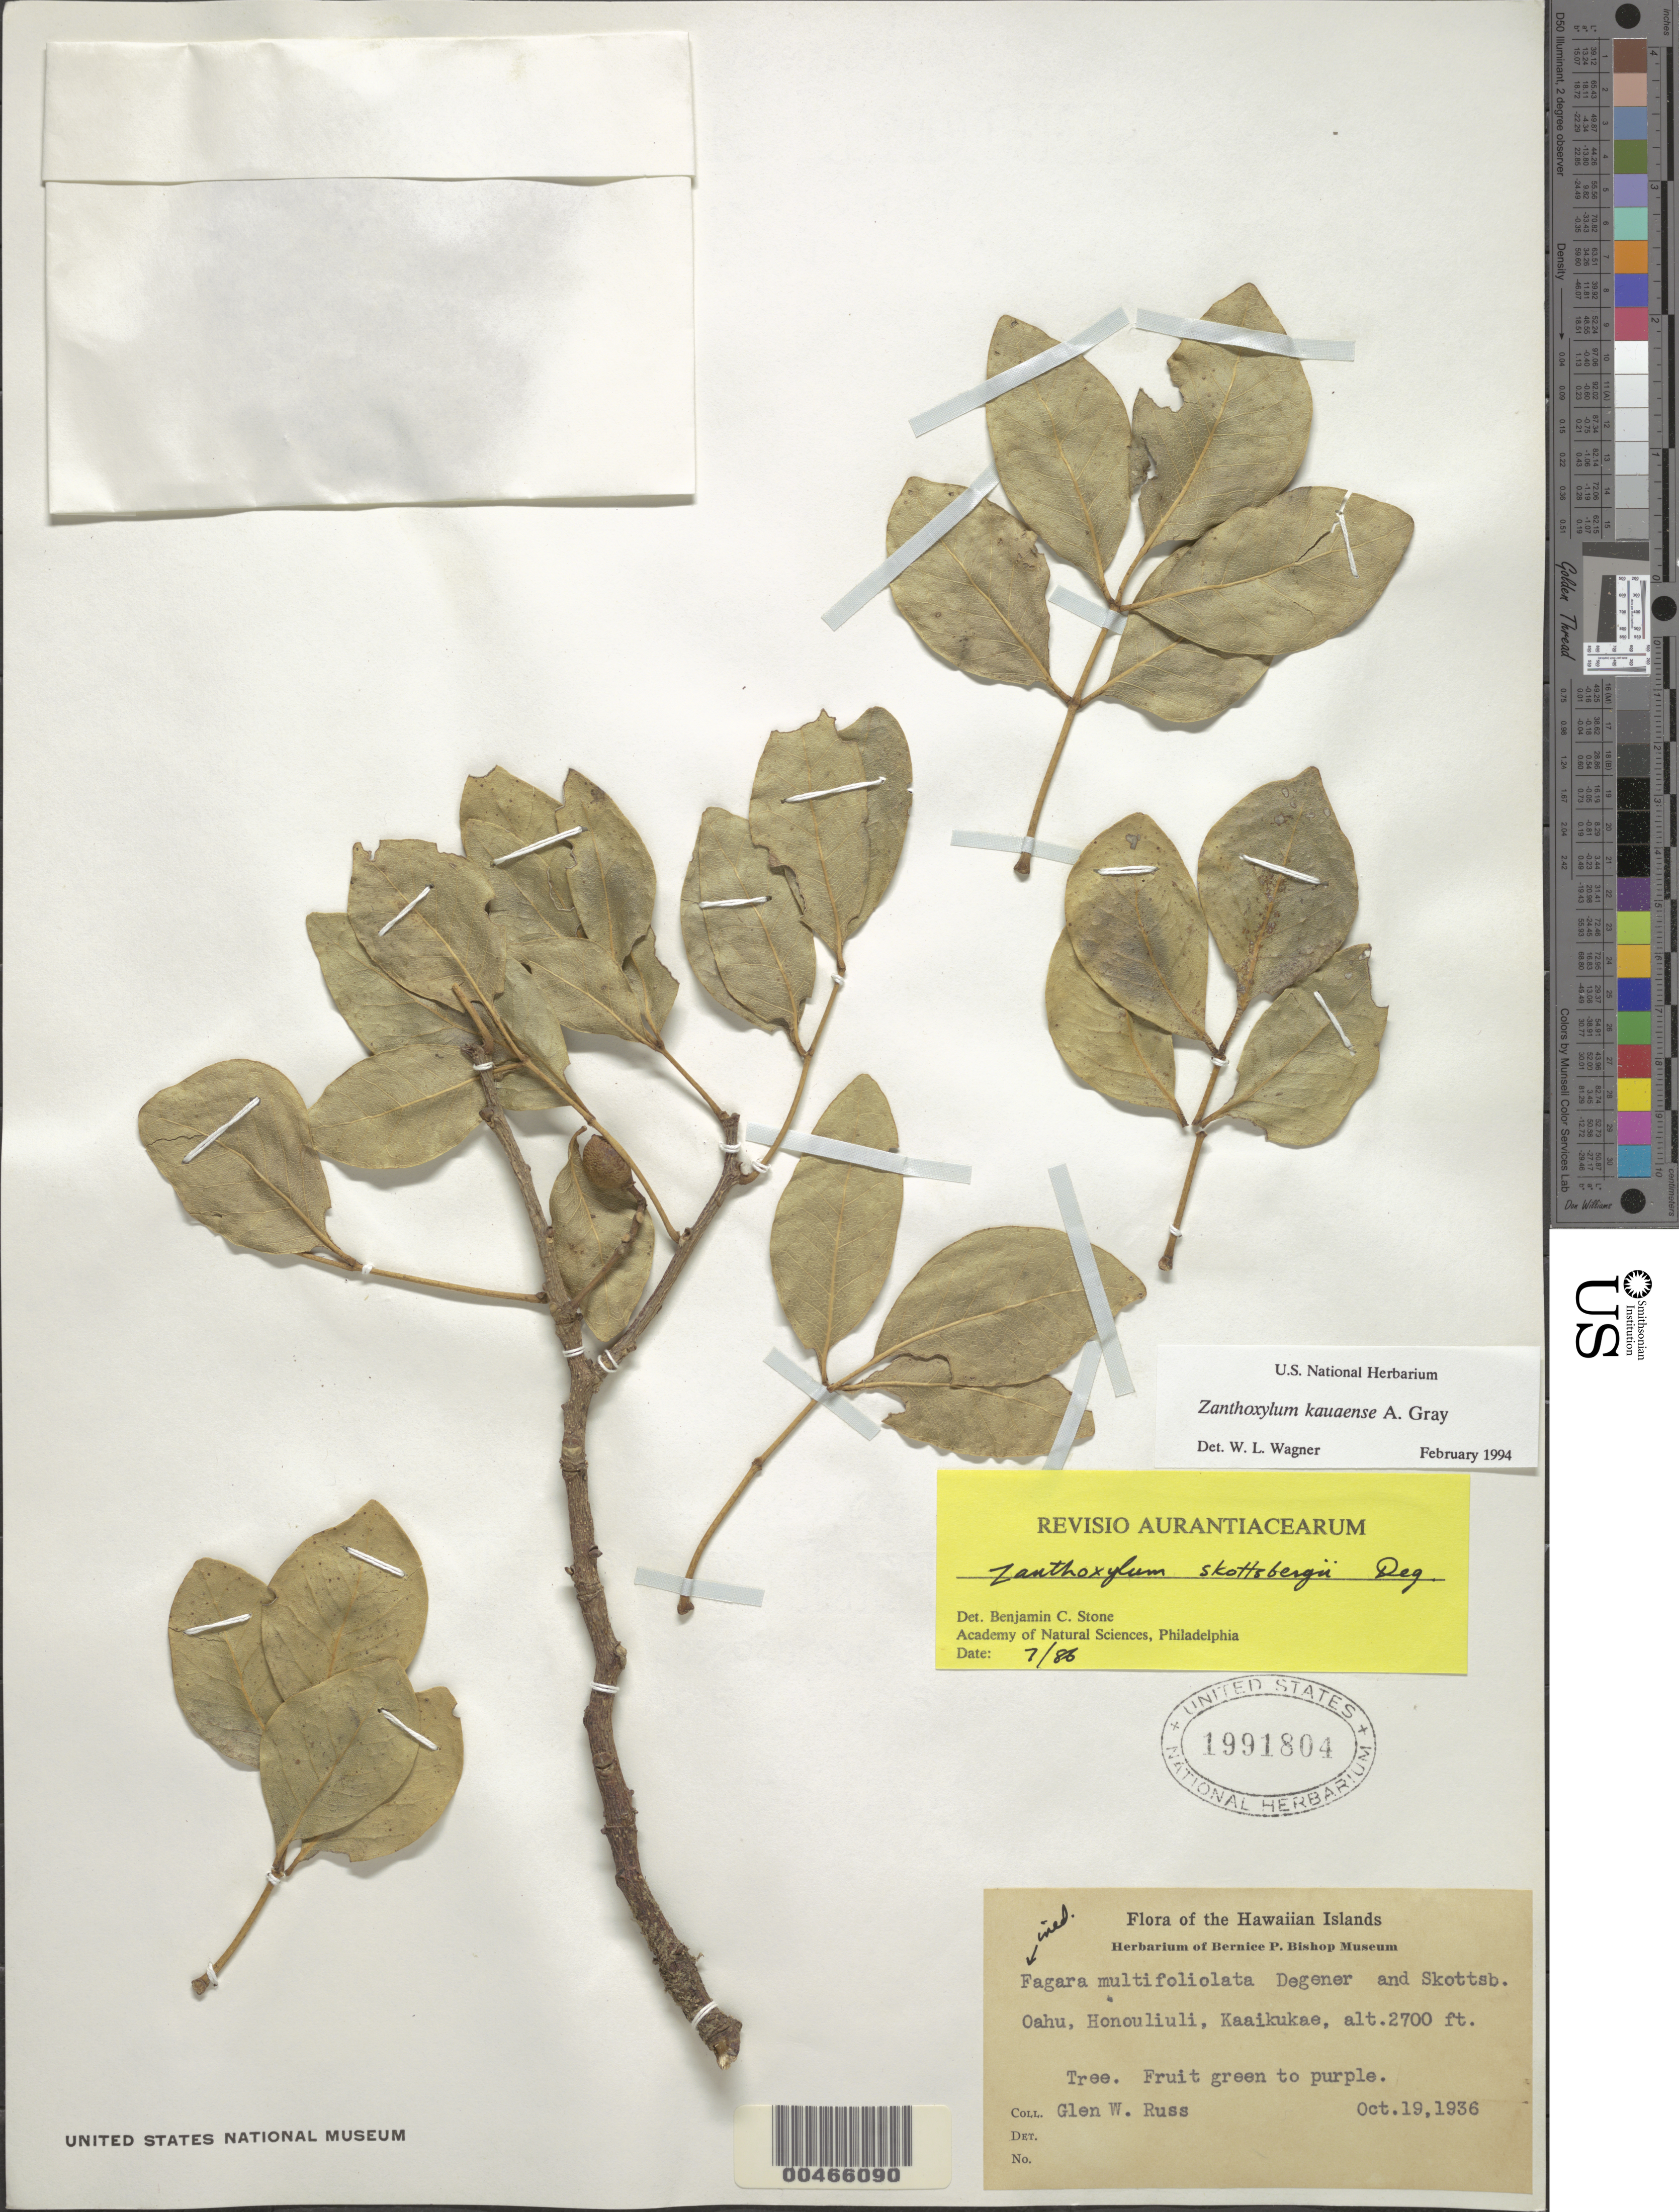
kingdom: Plantae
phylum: Tracheophyta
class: Magnoliopsida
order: Sapindales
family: Rutaceae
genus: Zanthoxylum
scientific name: Zanthoxylum kauaense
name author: A. Gray in Wilkes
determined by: Wagner, W. L., (BOT), Smithsonian Institution - National Museum of Natural History (UNITED STATES)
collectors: G. Russ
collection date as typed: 19 Oct 1936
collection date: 1936-10-19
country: United States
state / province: Hawaii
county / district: Honolulu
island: Oahu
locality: Honouliuli, Kaaikukae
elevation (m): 823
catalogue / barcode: US 1991804